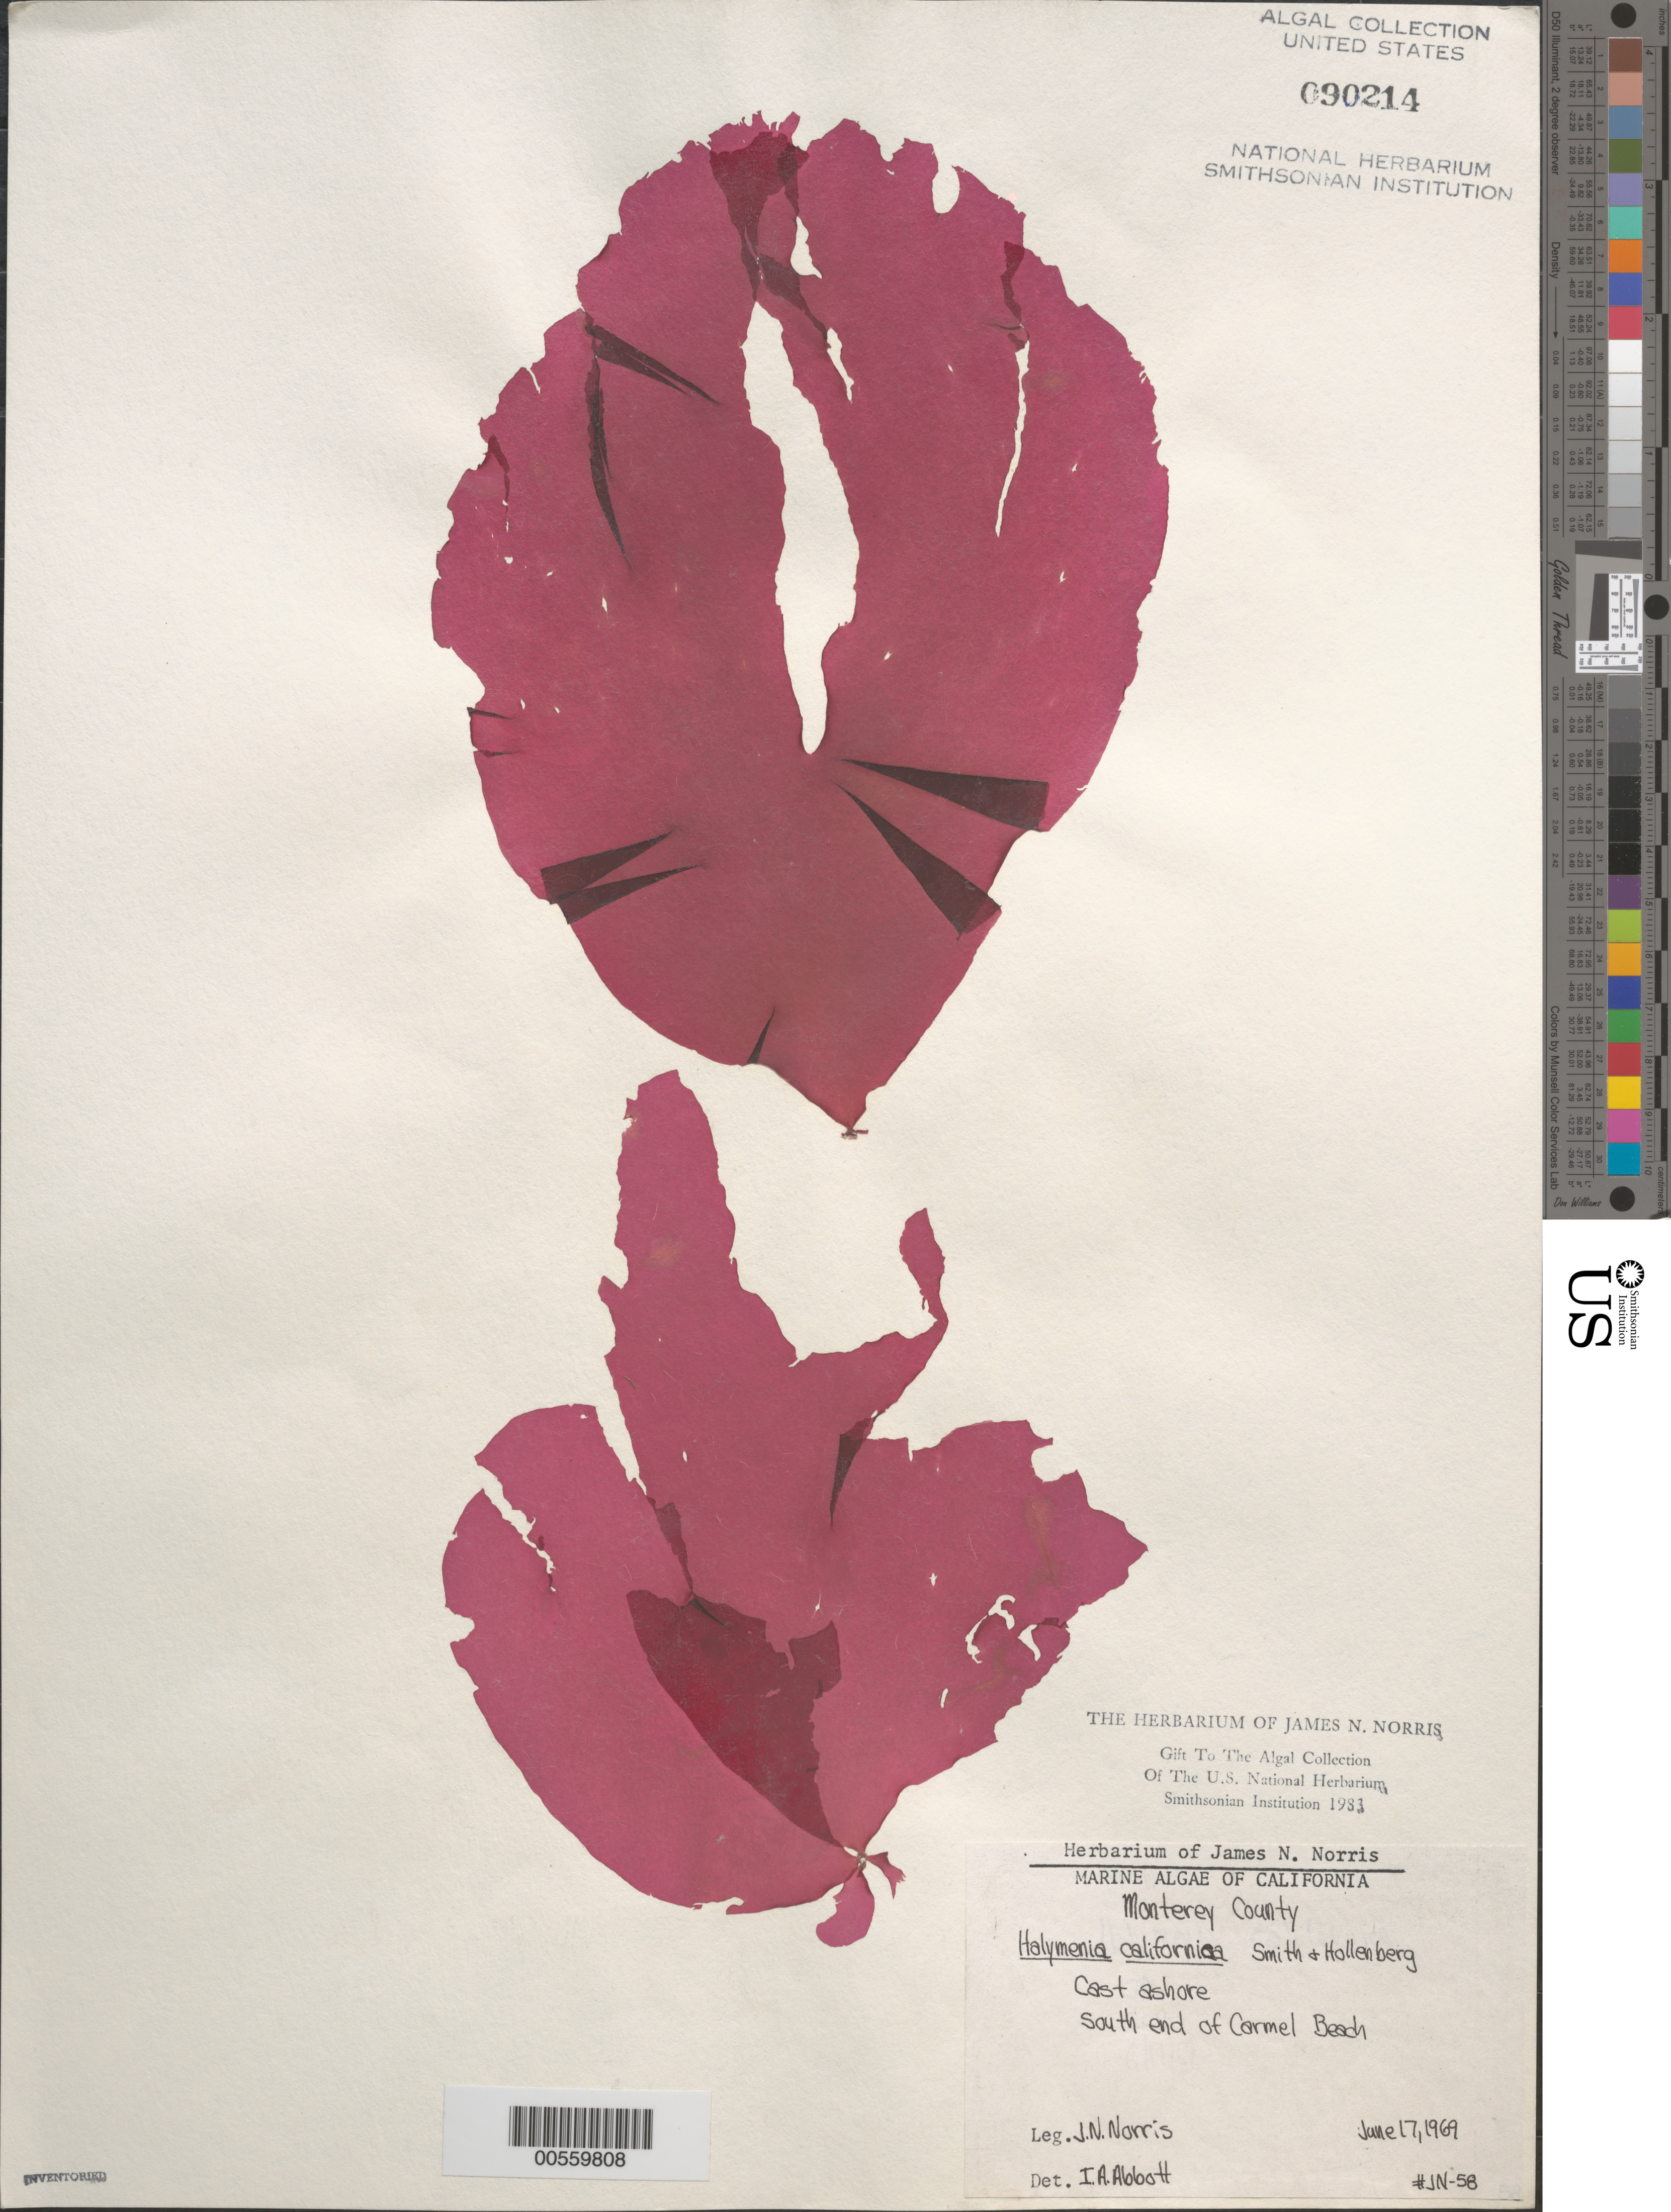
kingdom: Plantae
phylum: Rhodophyta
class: Florideophyceae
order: Halymeniales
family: Halymeniaceae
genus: Halymenia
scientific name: Halymenia californica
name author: G.M. Sm. & Hollenb.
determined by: Abbott, Isabella A.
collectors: J. N. Norris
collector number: JN-58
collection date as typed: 17 Jun 1969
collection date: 1969-06-17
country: United States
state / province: California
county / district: Monterey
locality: Carmel Beach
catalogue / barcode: US 90214